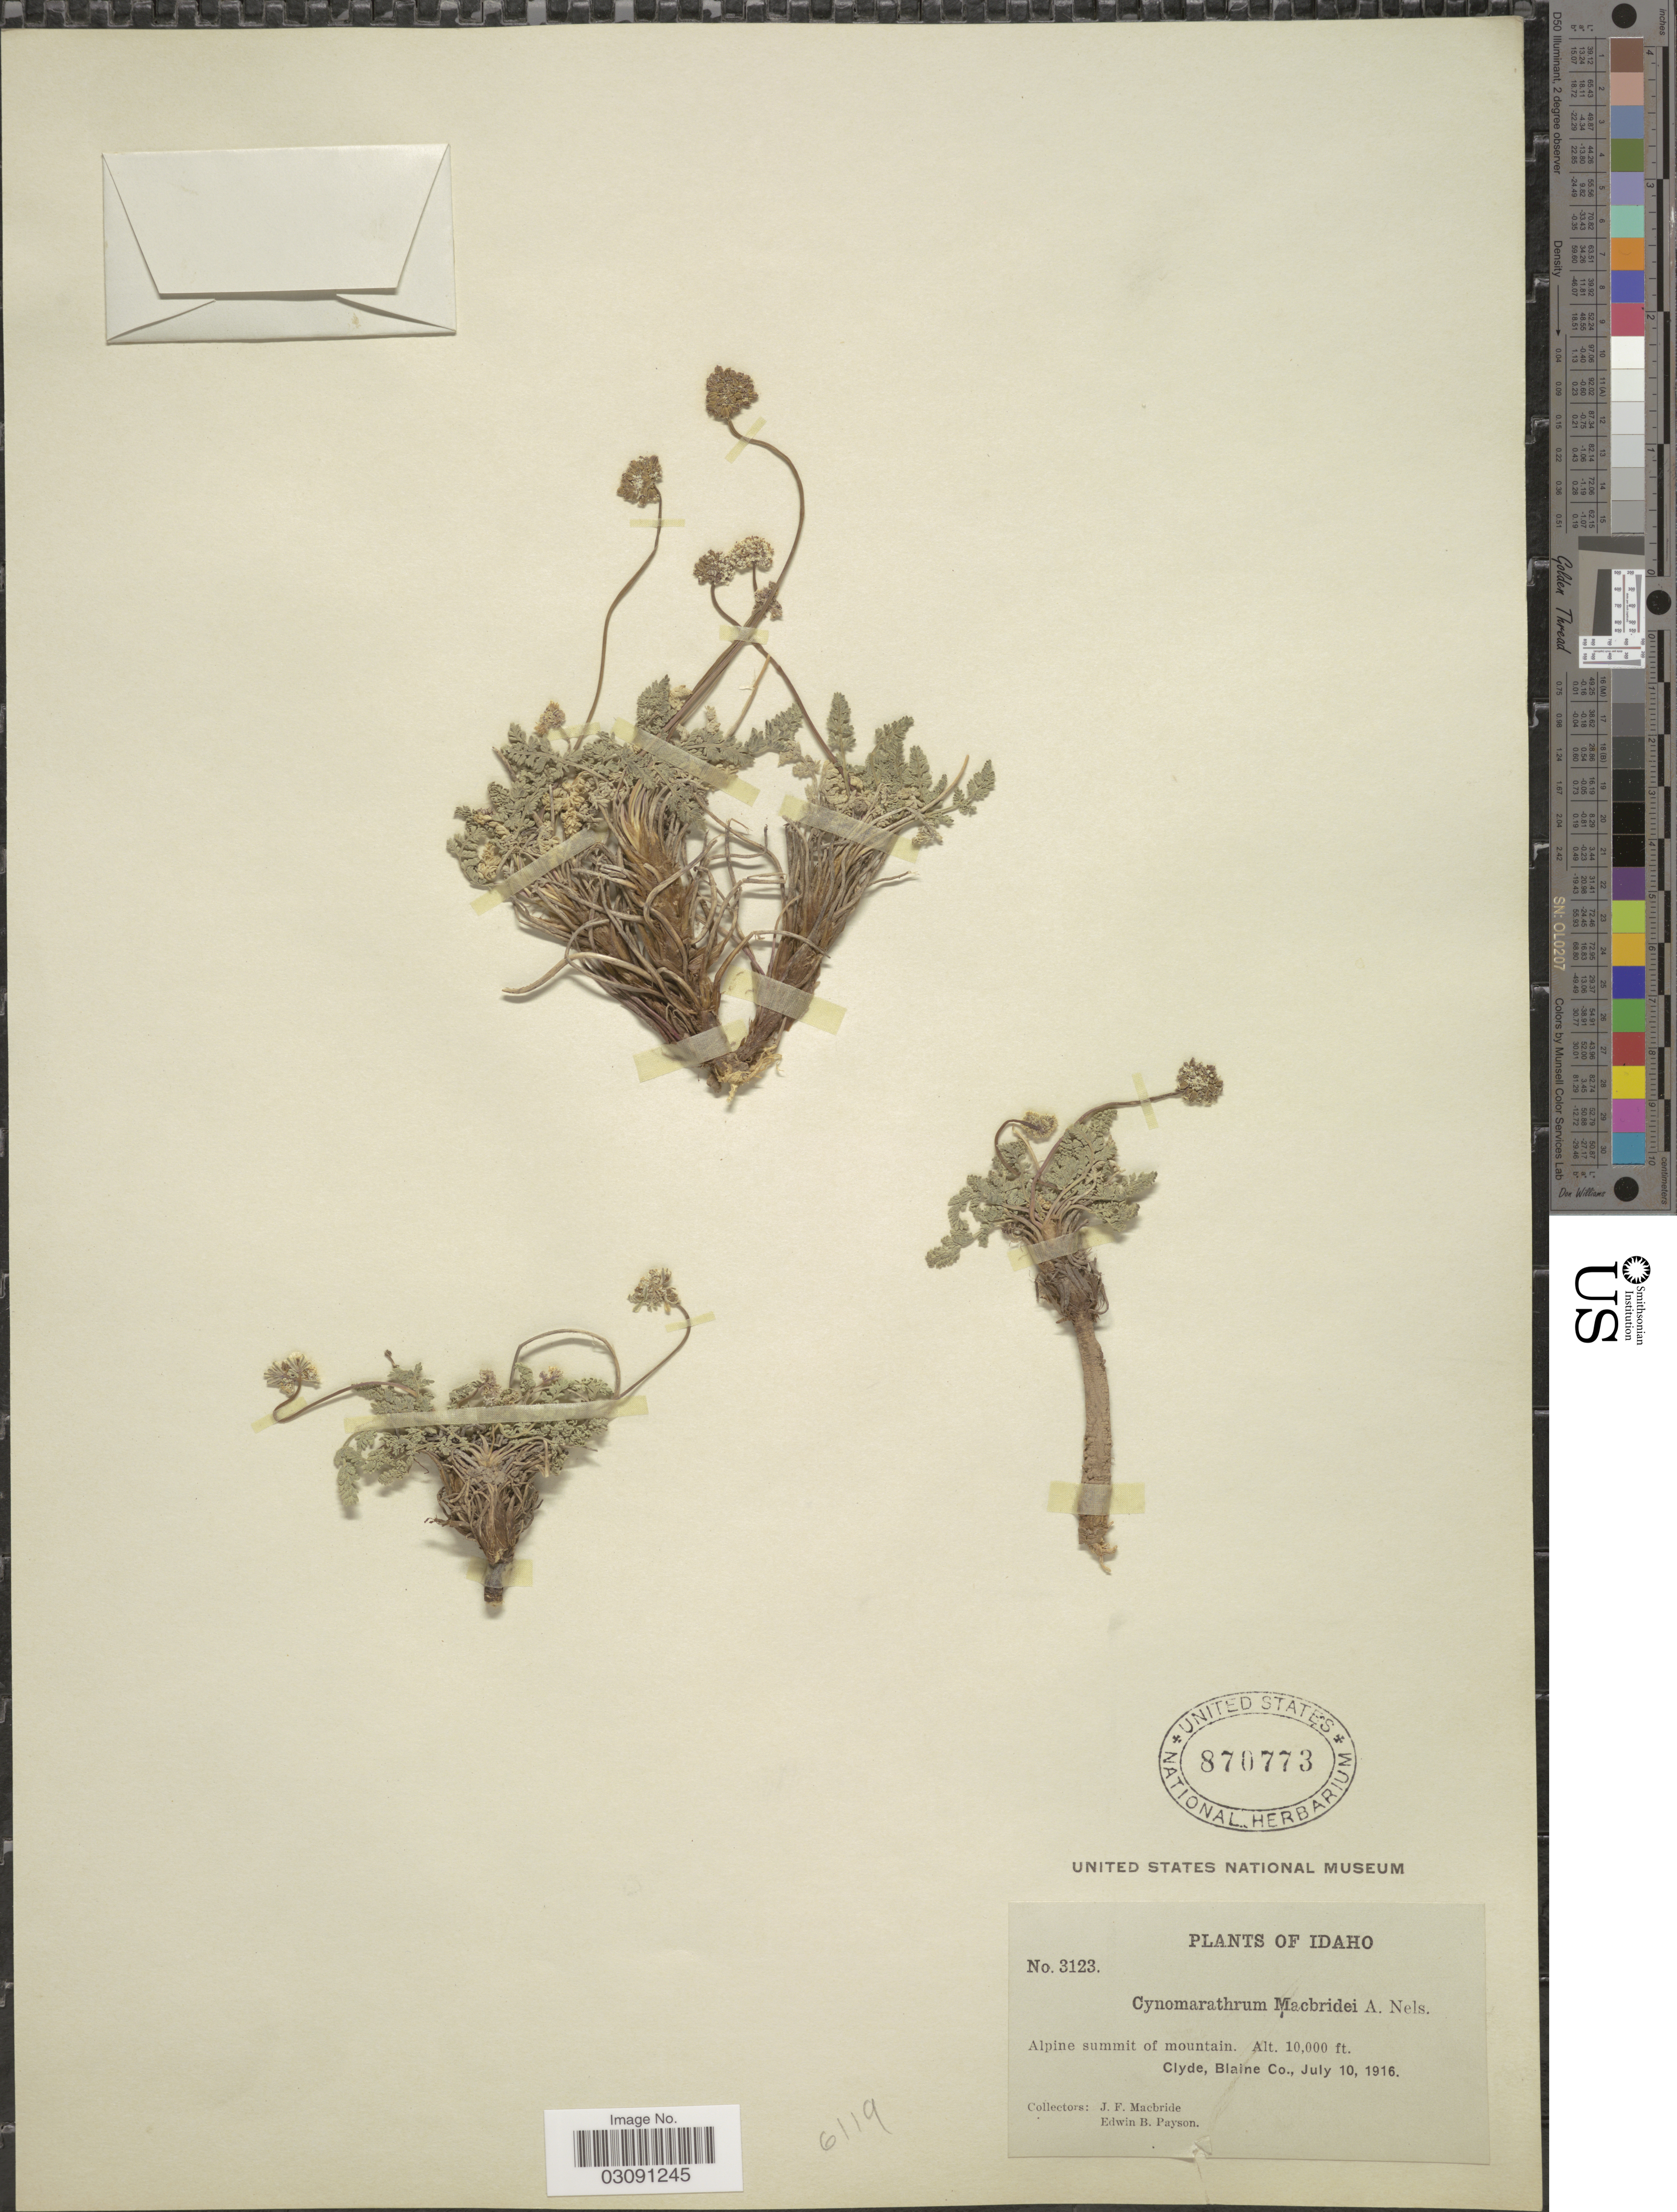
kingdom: Plantae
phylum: Tracheophyta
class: Magnoliopsida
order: Apiales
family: Apiaceae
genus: Cymopterus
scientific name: Cymopterus bipinnatus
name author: S. Watson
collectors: J. F. Macbride & E. B. Payson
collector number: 3123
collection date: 1916-07-10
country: United States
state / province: Idaho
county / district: Blaine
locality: Alpine summit of mountain. Clyde, Blaine Co.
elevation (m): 3048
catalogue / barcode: US 870773